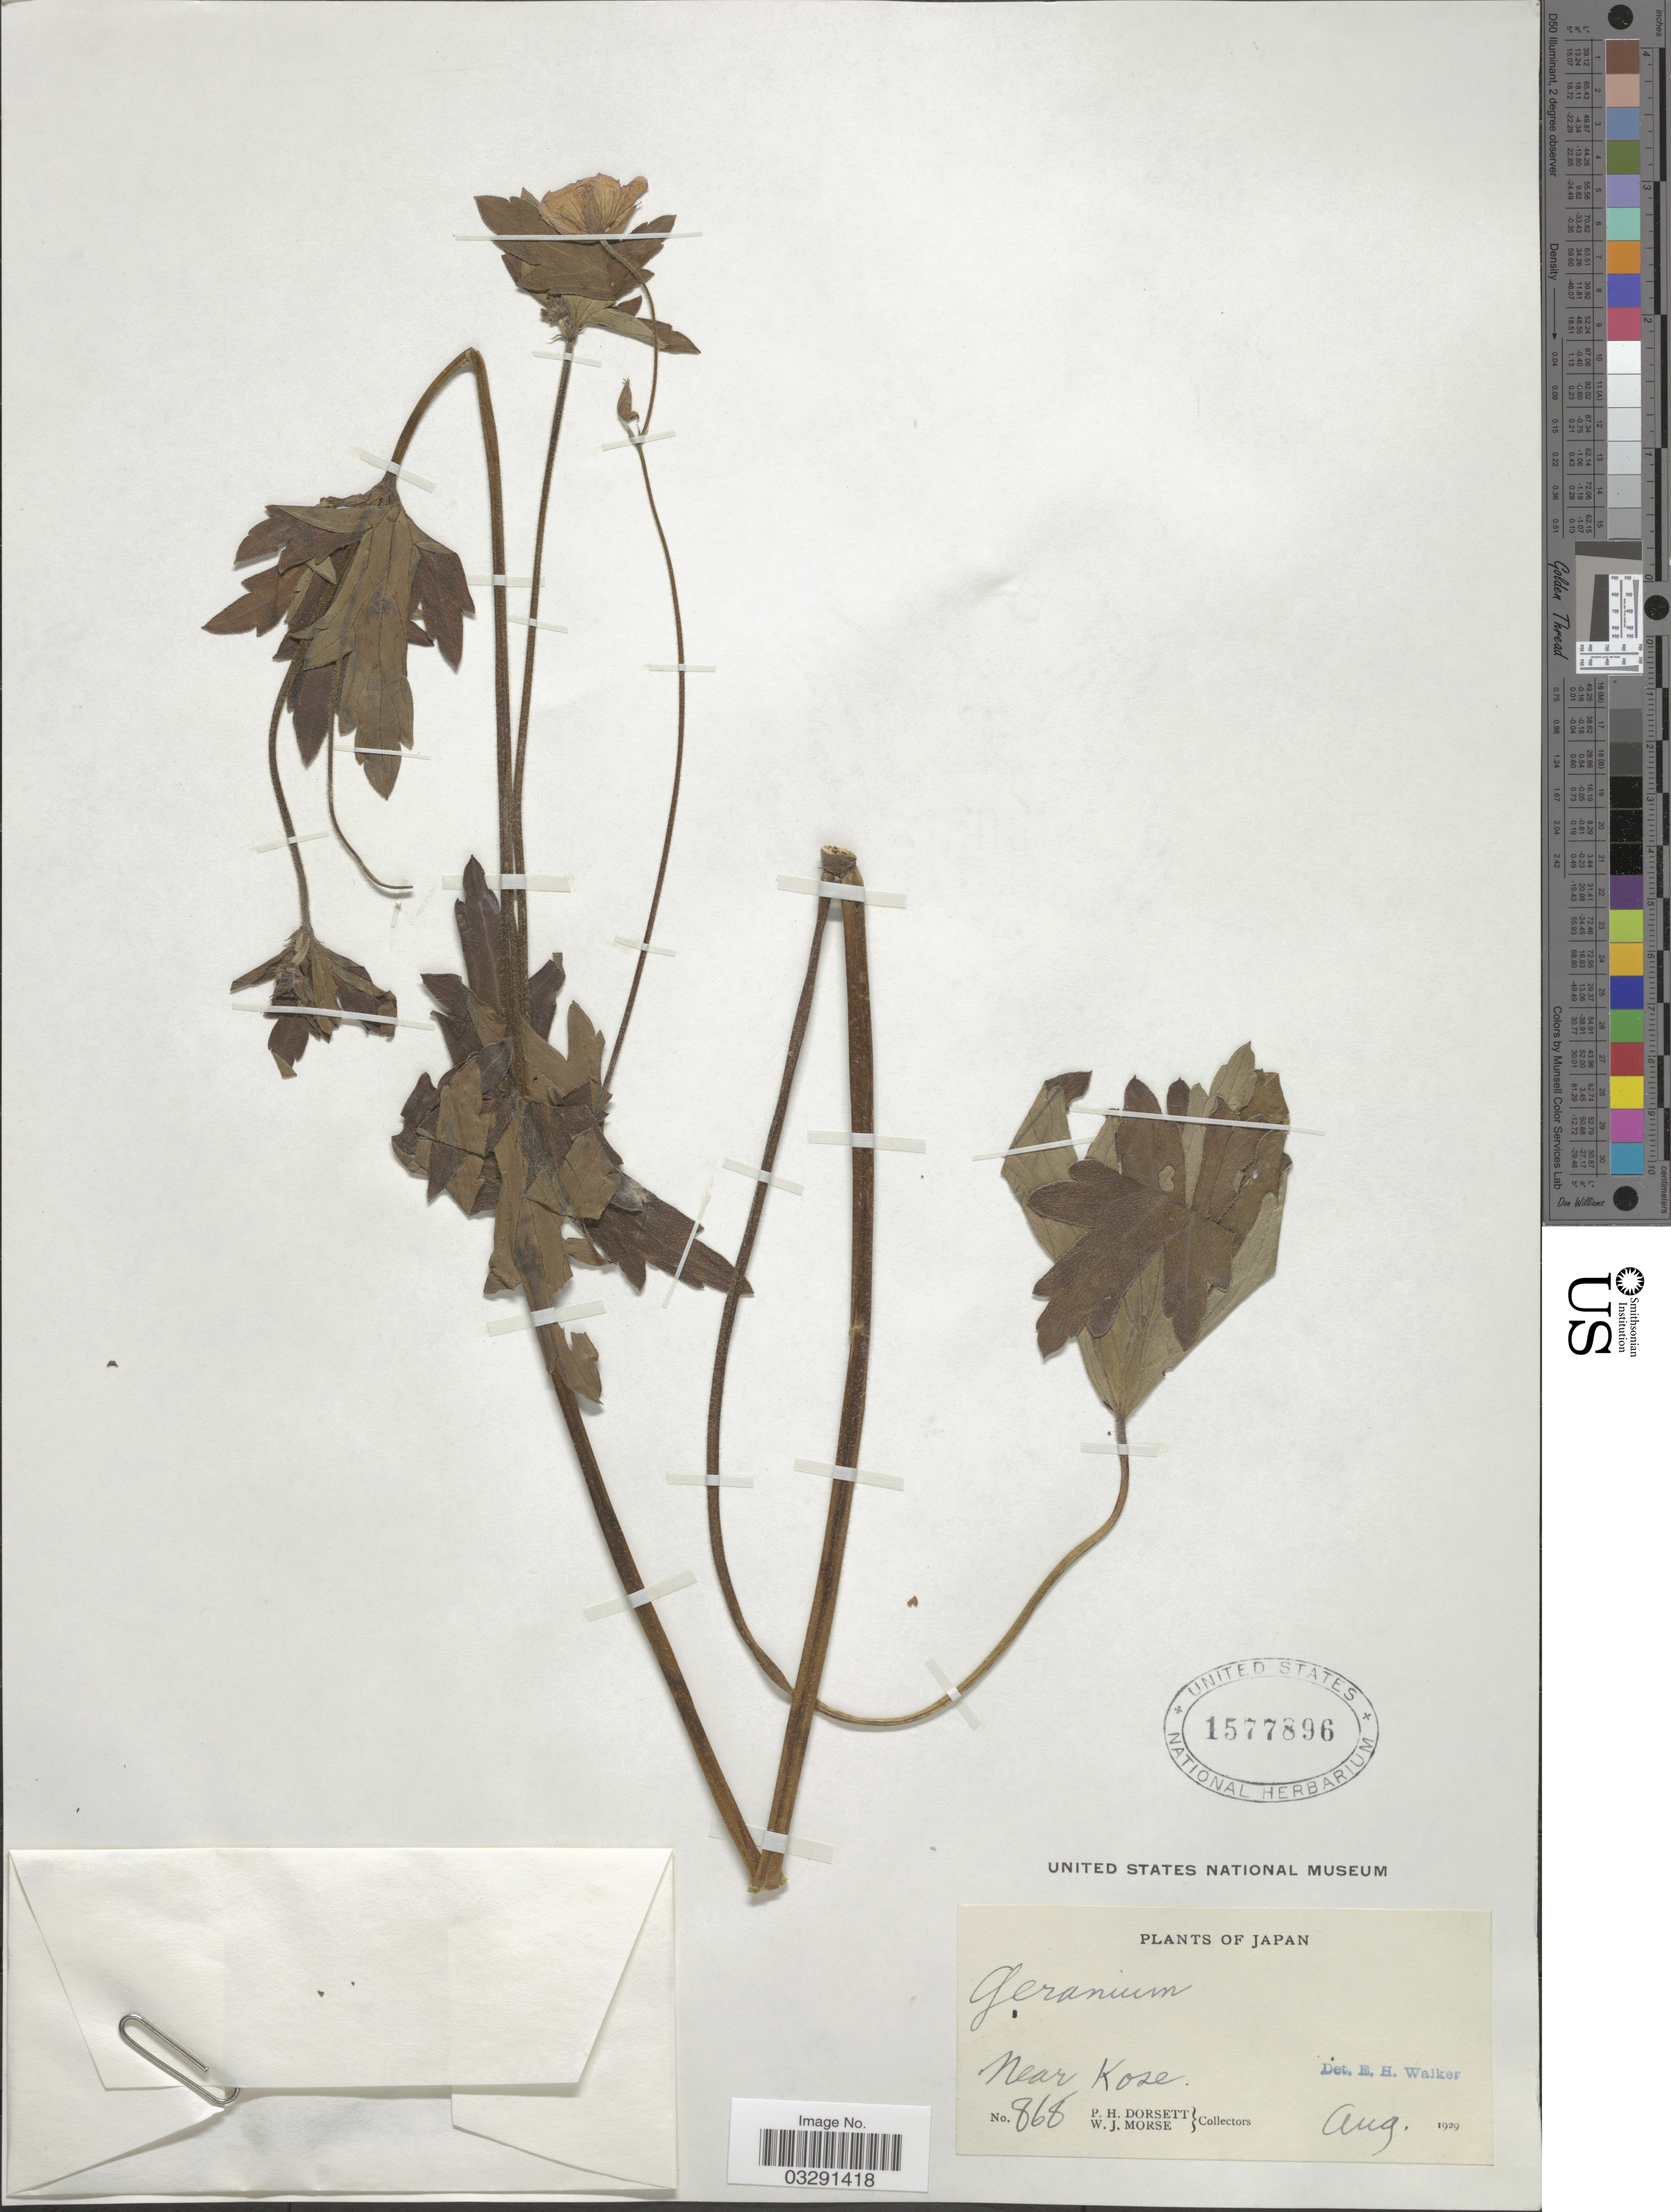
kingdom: Plantae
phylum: Tracheophyta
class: Magnoliopsida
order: Geraniales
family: Geraniaceae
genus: Geranium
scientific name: Geranium krameri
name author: Franch. & Sav.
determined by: Aedo, C.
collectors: P. H. Dorsett & W. J. Morse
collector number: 868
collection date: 1929-08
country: Japan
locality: Near Kose.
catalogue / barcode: US 1577896